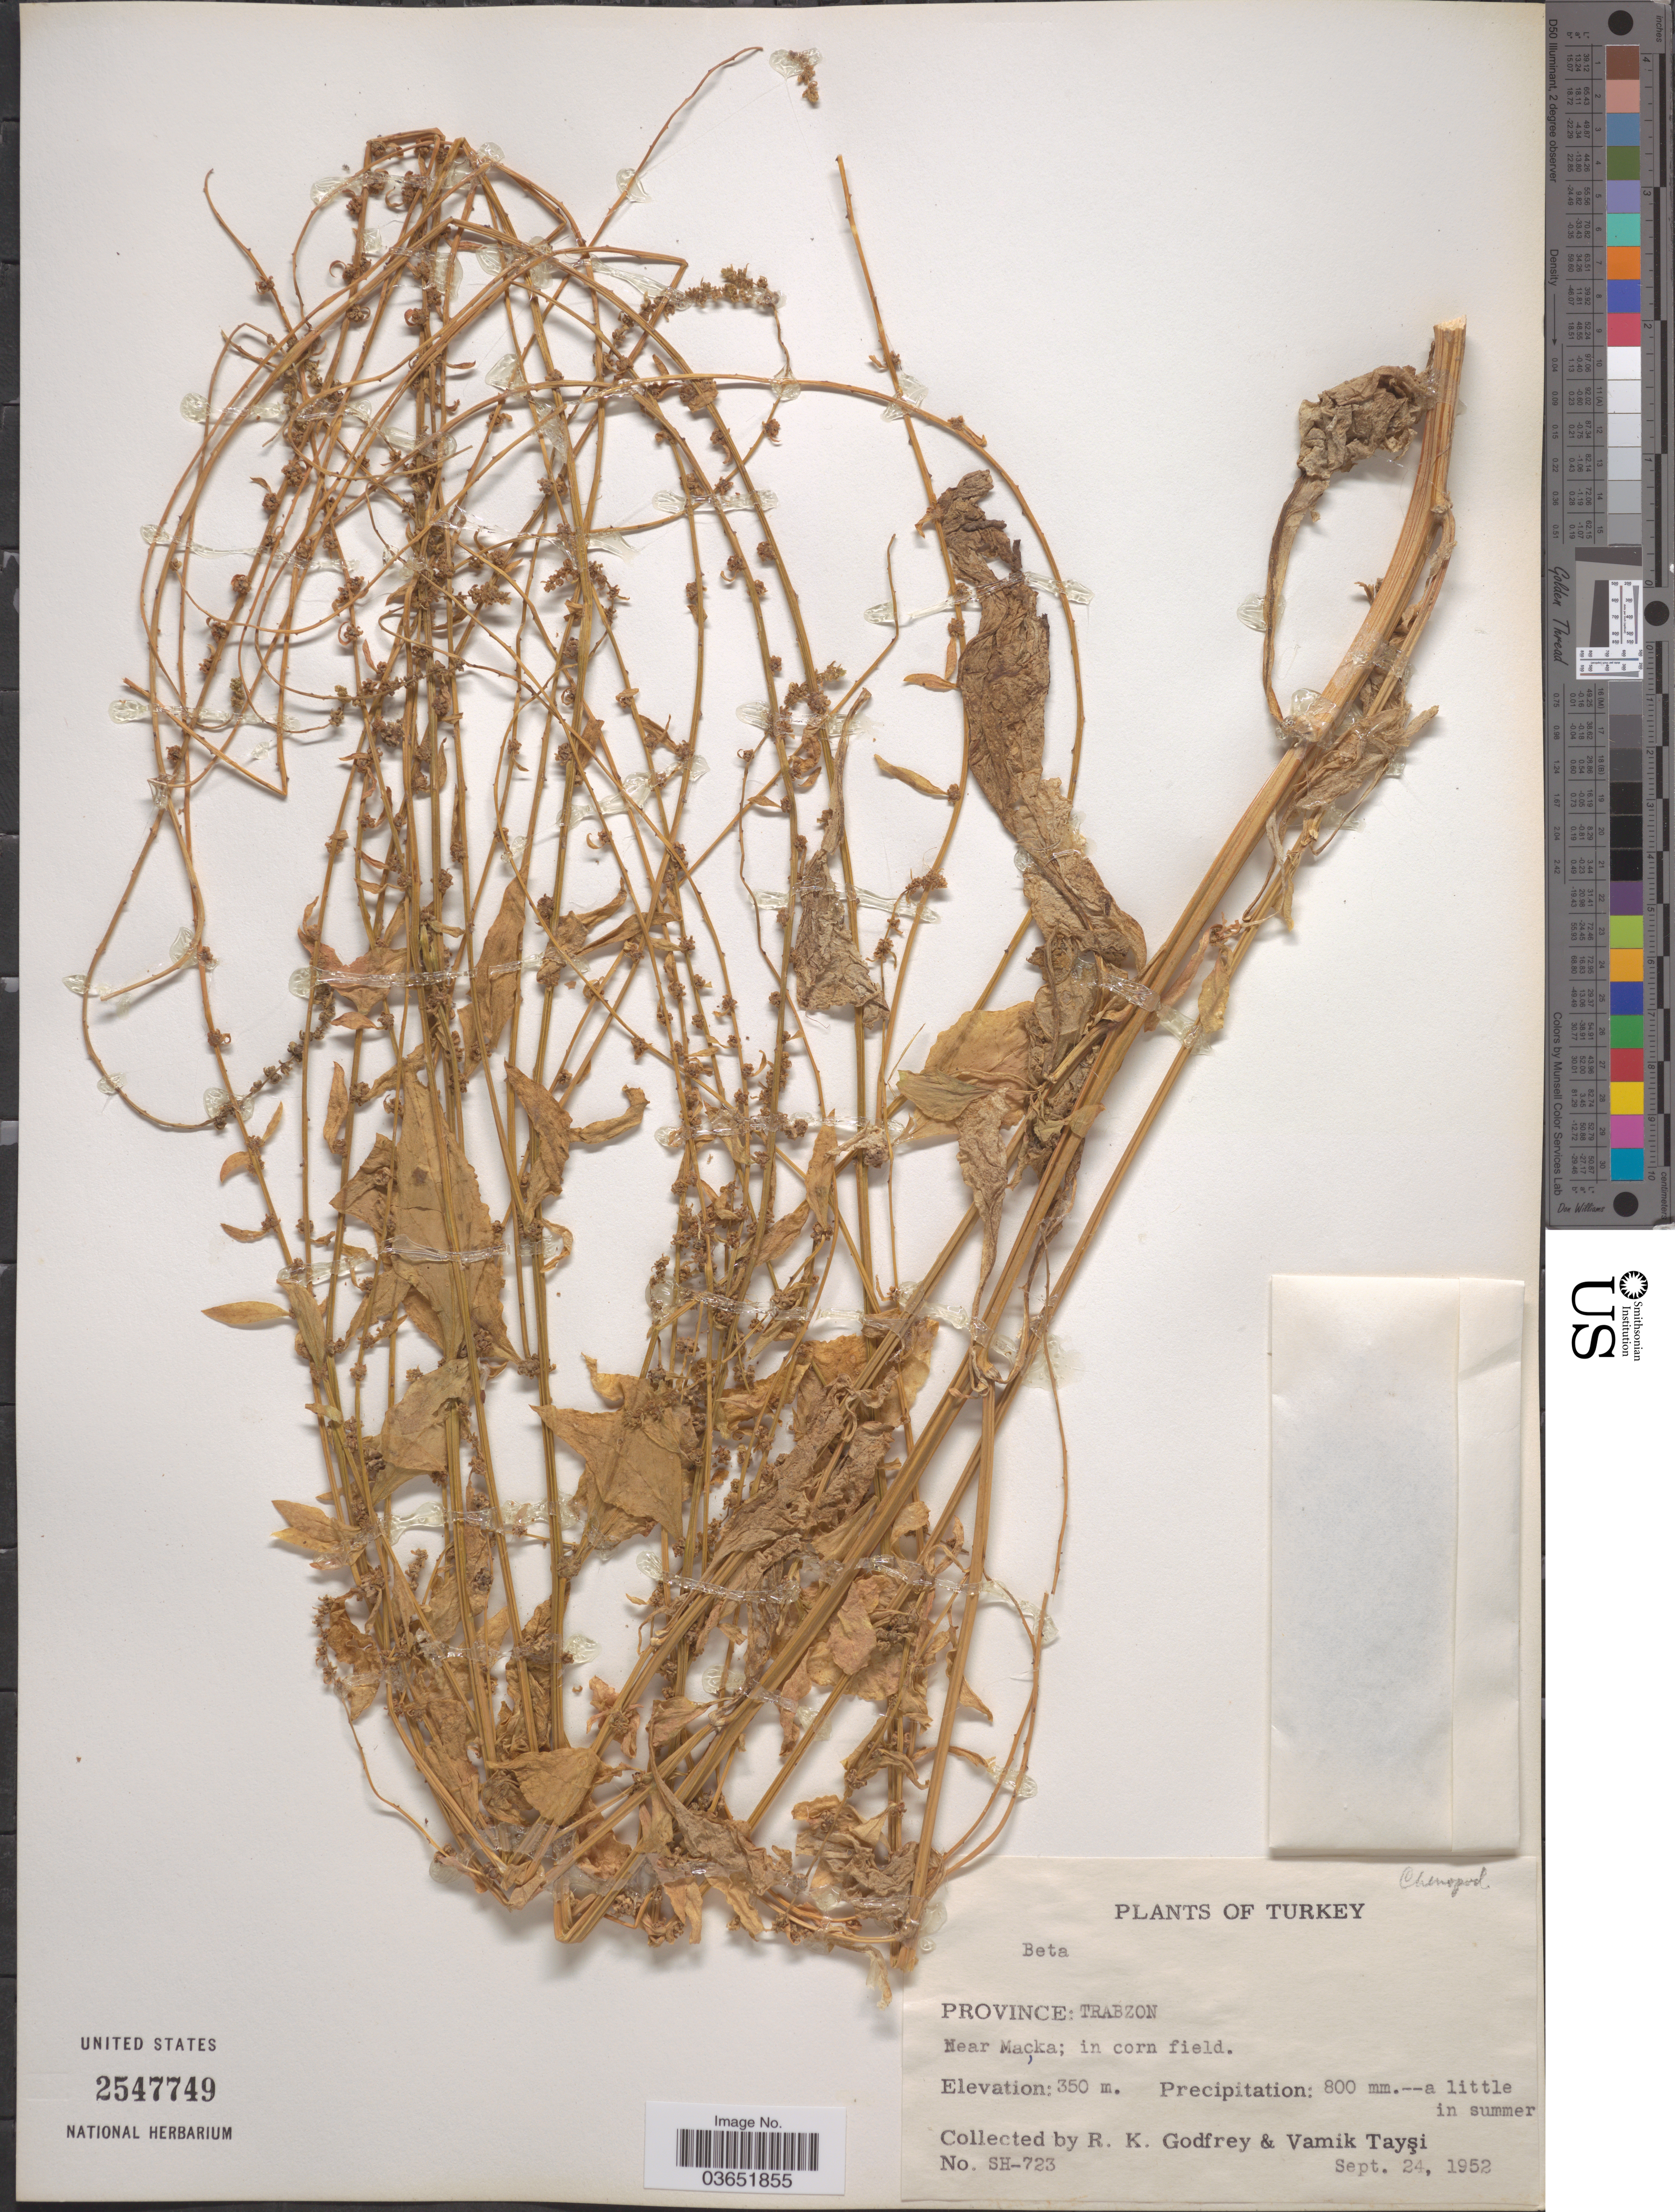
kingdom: Plantae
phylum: Tracheophyta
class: Magnoliopsida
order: Caryophyllales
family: Amaranthaceae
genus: Beta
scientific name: Beta sp.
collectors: R. K. Godfrey & V. Taysi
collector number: SH-723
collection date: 1952-09-24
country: Turkey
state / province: Trabzon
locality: Near Maçka.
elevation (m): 350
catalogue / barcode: US 2547749